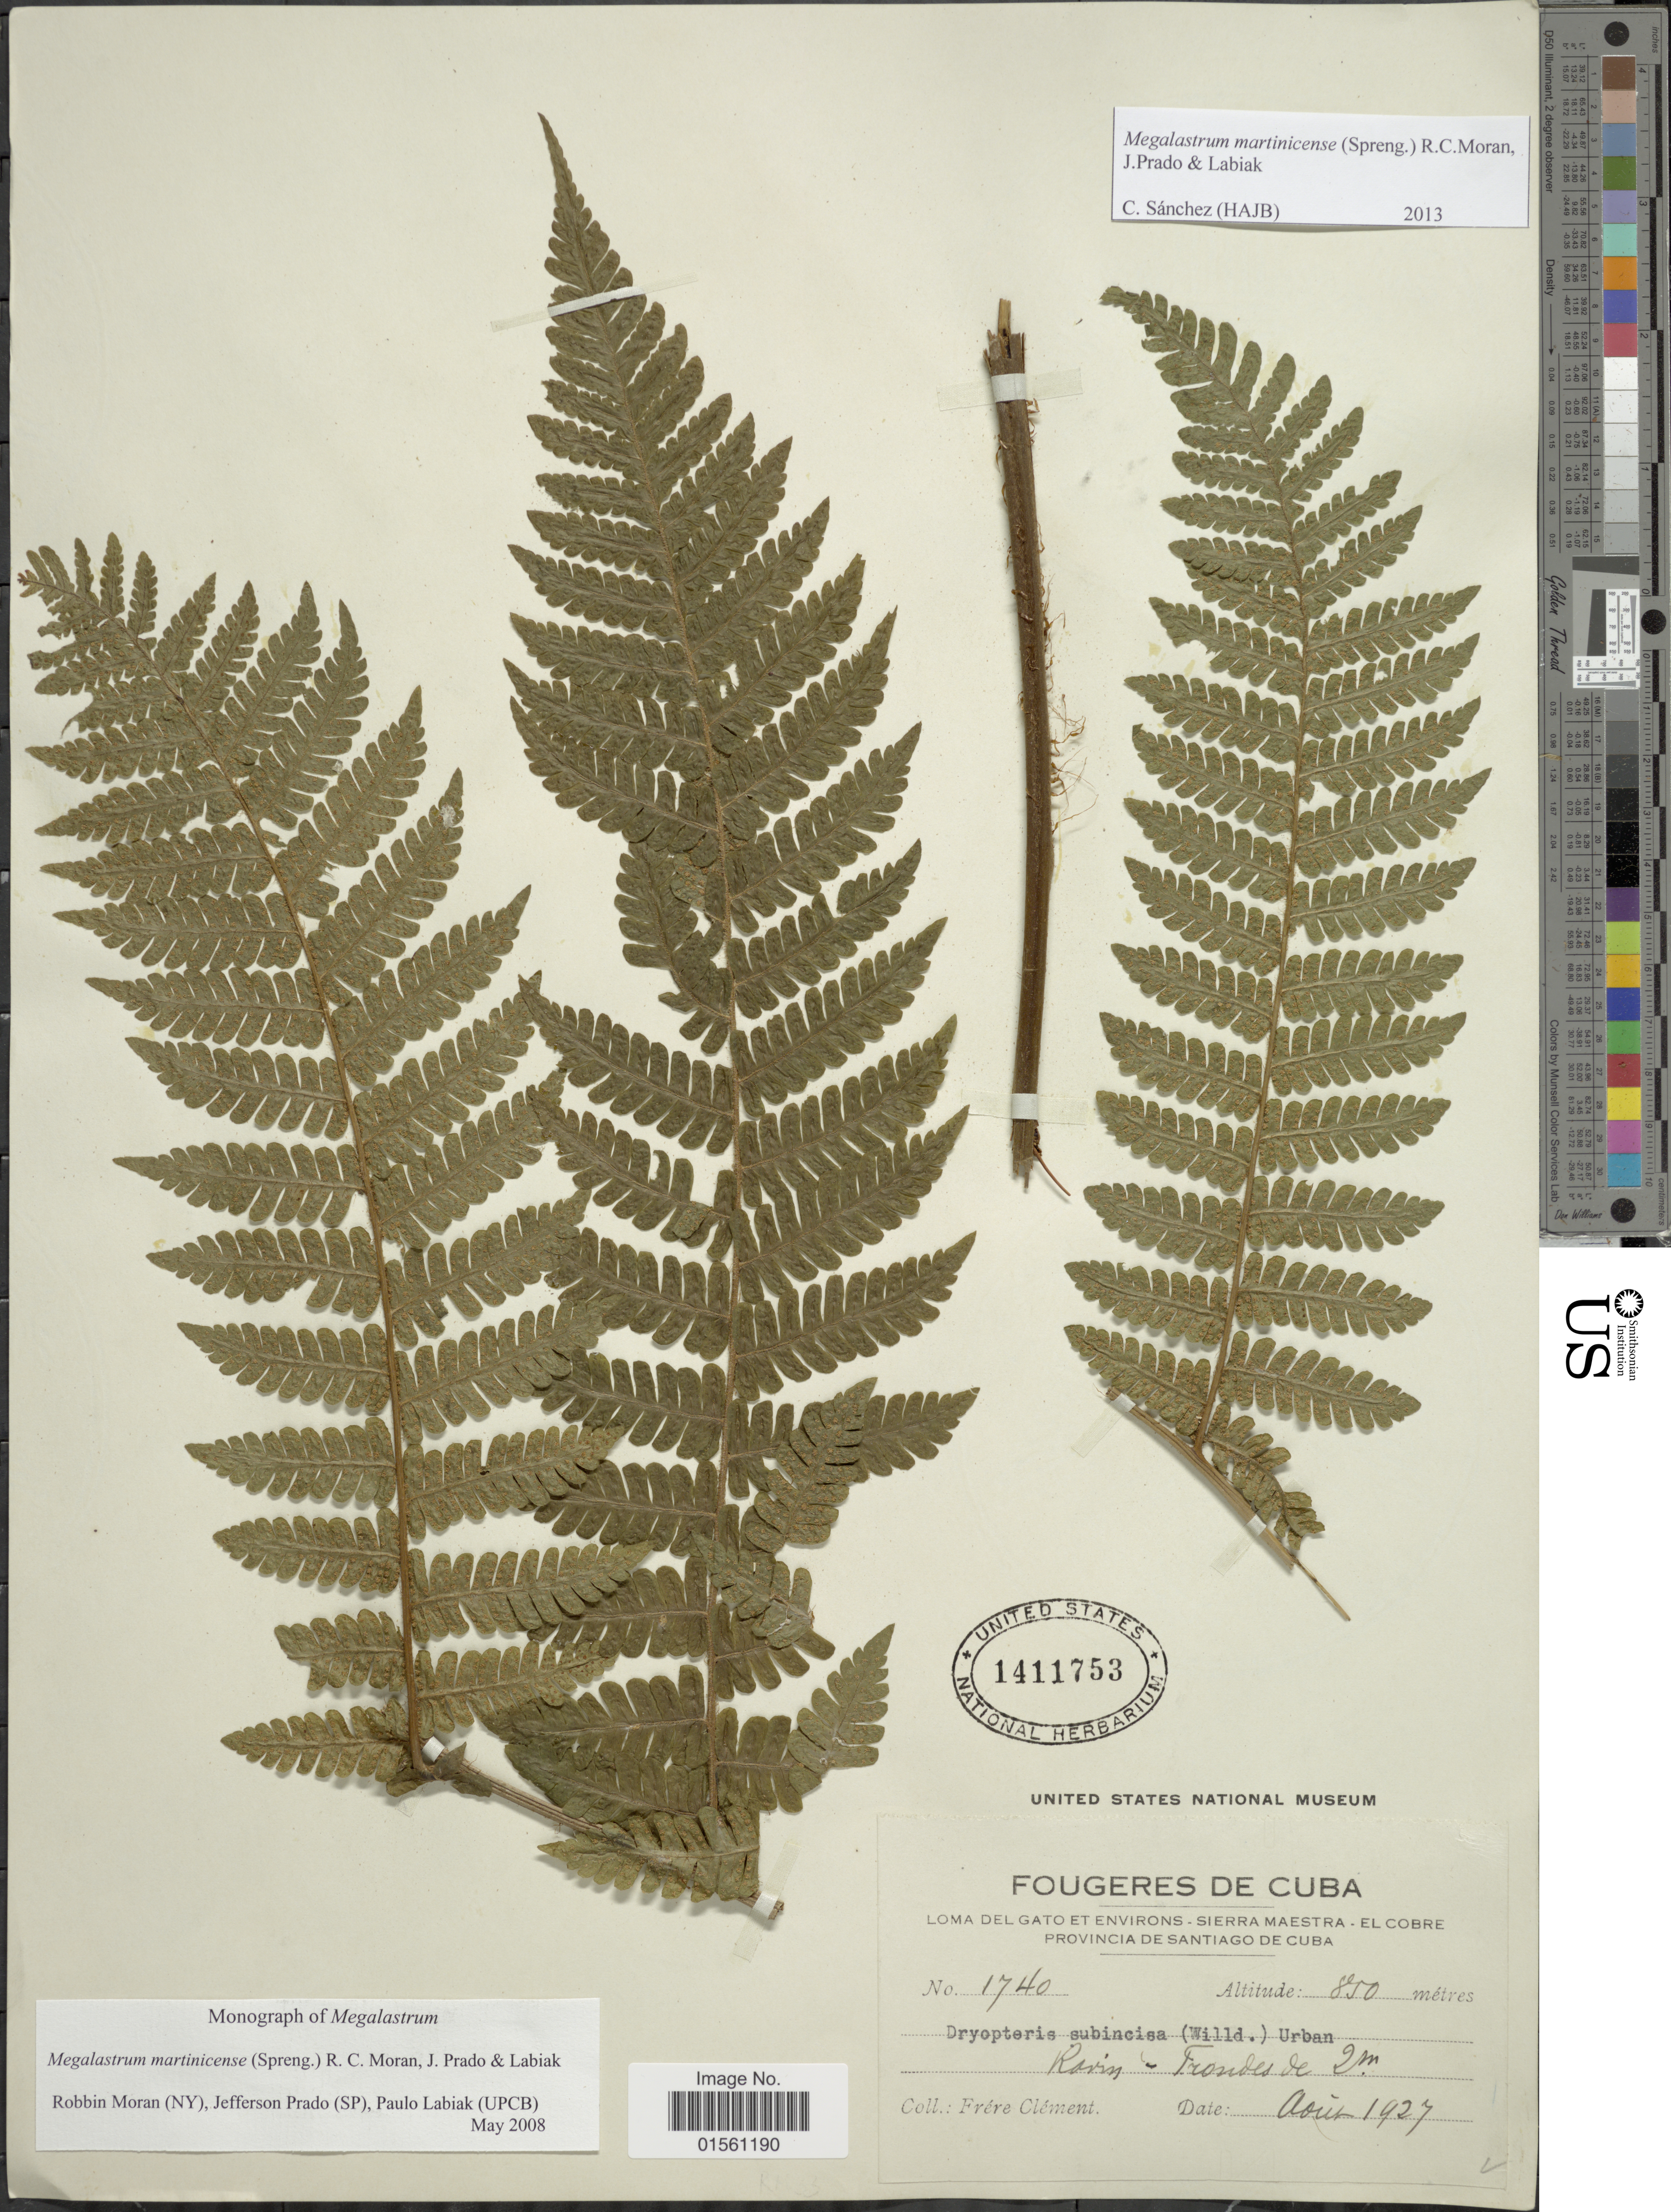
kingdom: Plantae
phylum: Tracheophyta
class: Polypodiopsida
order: Polypodiales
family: Dryopteridaceae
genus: Megalastrum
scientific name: Megalastrum martinicense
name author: (Spreng.) R.C. Moran et al.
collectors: B. Clement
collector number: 1740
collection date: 1927-08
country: Cuba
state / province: Santiago de Cuba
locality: Loma del Gato et Environs-Sierra Maestra- El Cobre Provincia de Santiago de Cuba.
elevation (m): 850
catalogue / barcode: US 1411753